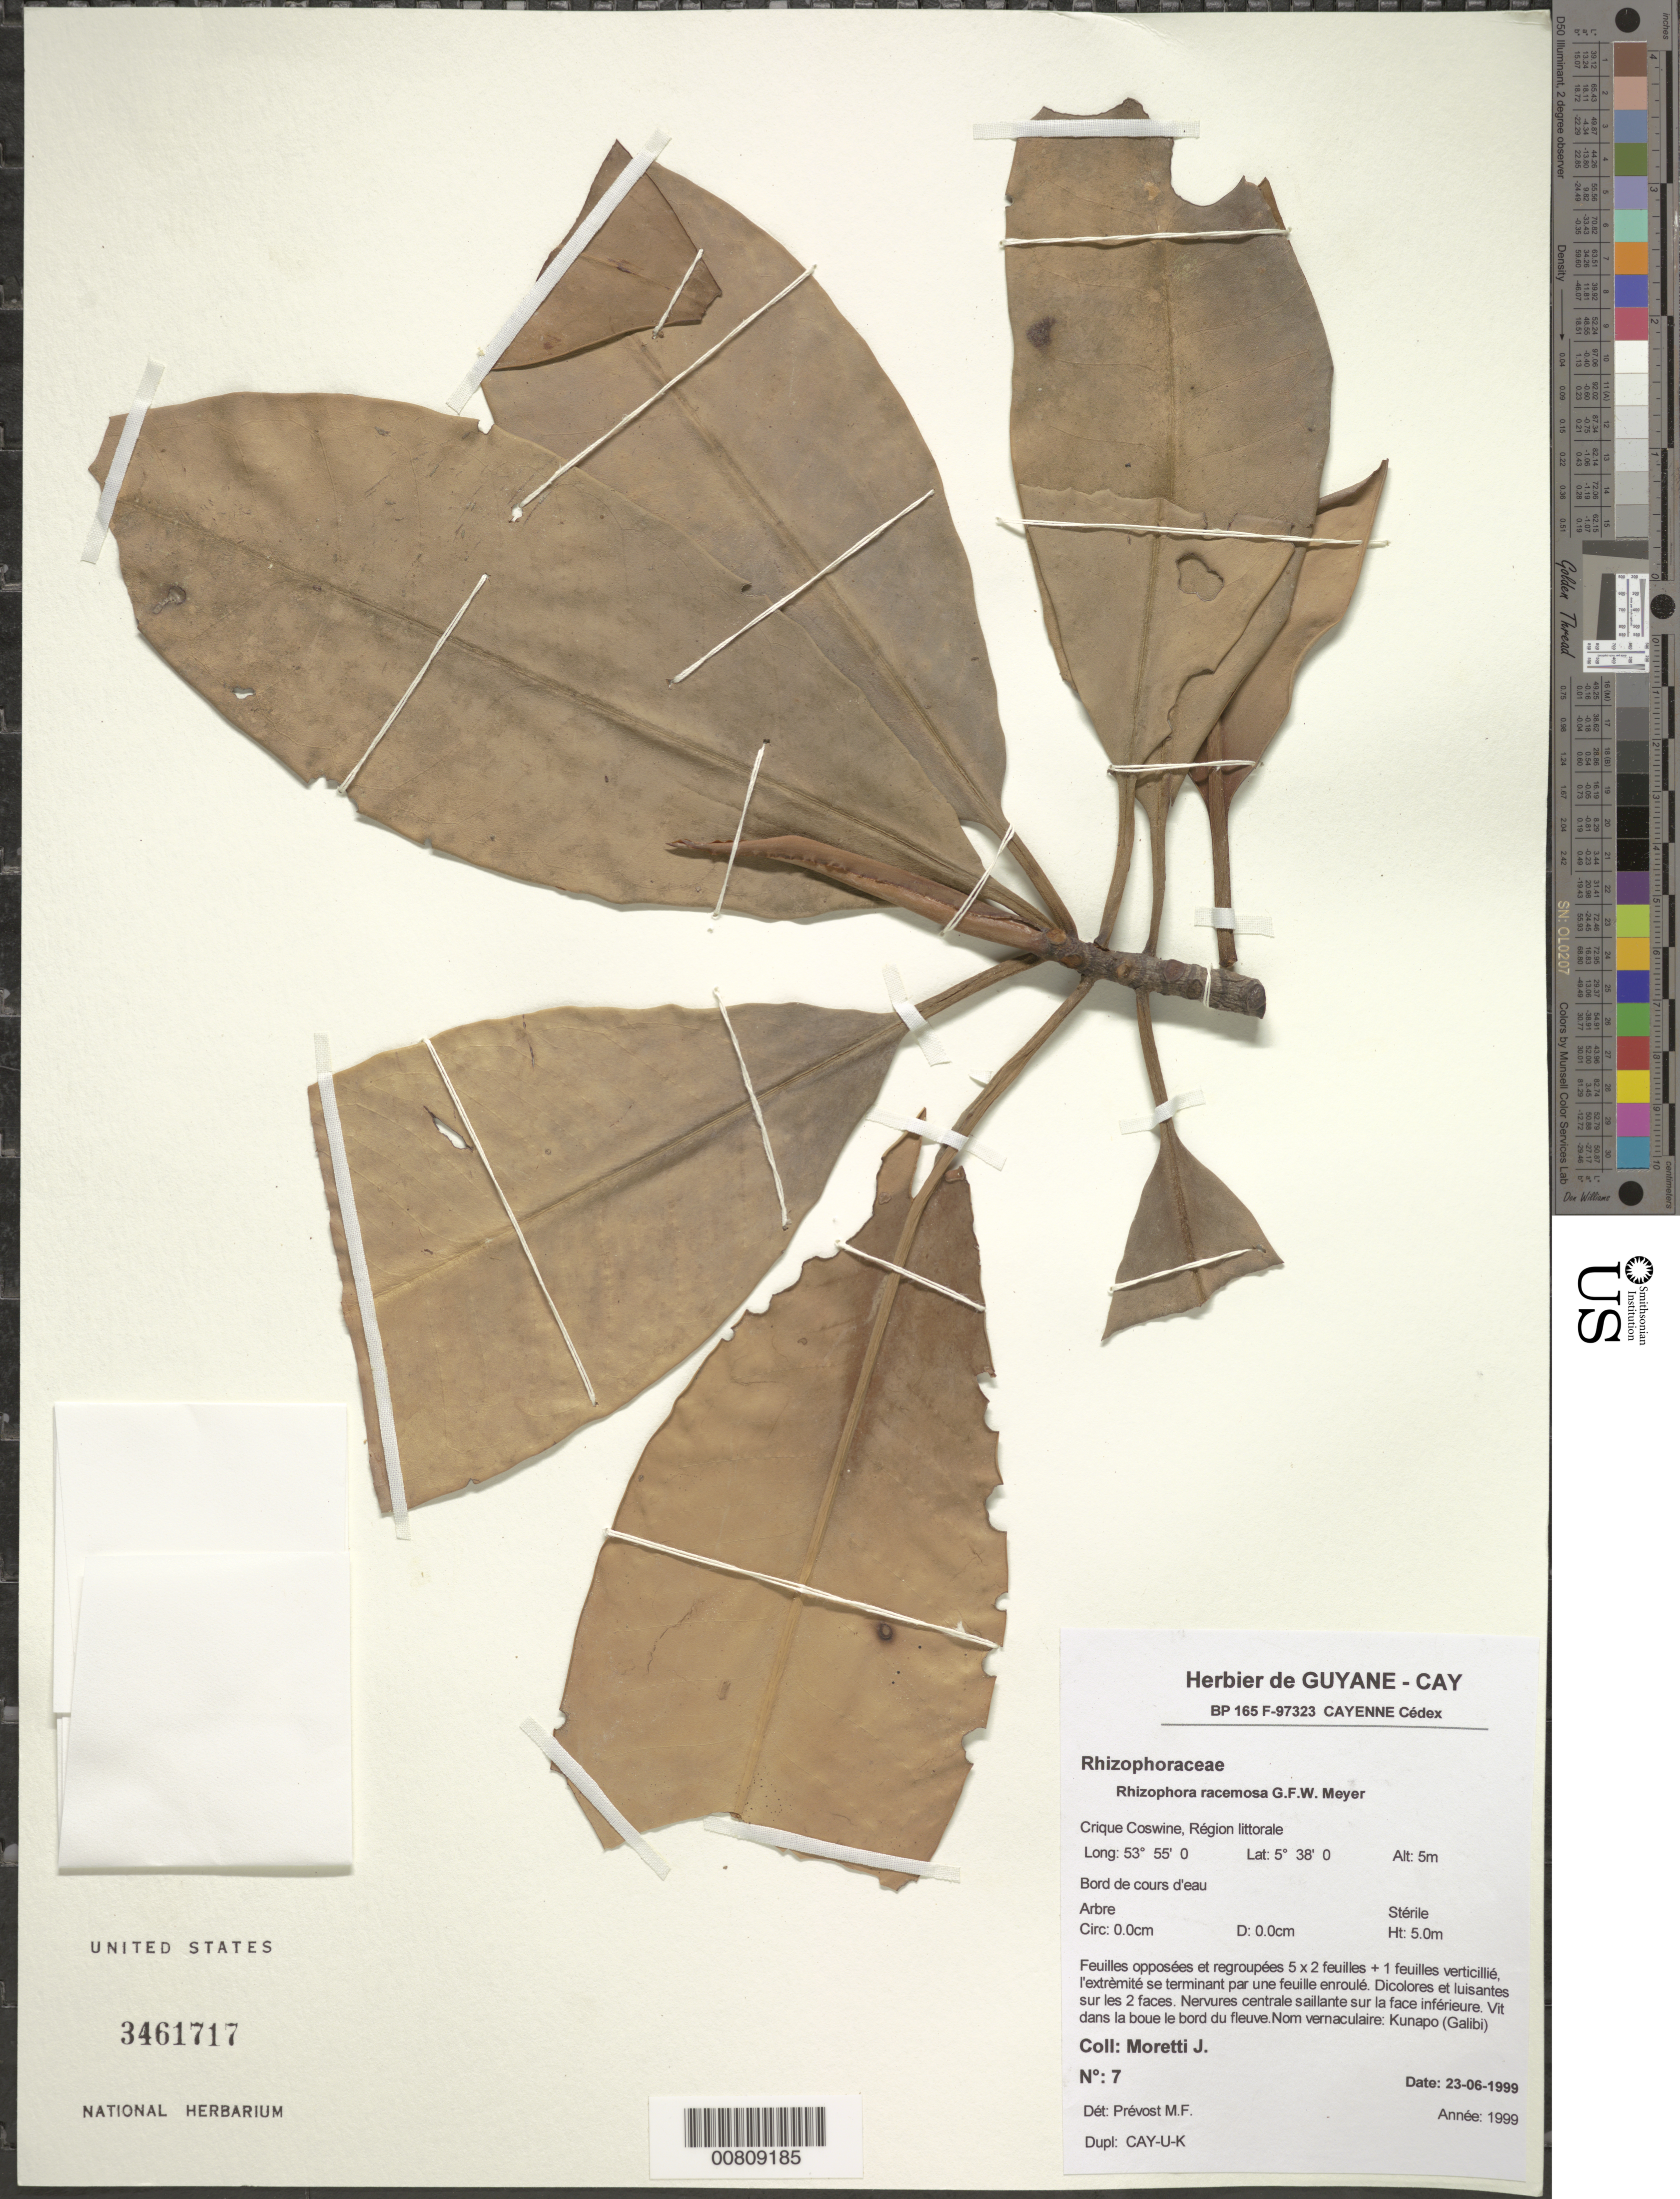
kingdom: Plantae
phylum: Tracheophyta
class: Magnoliopsida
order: Malpighiales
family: Rhizophoraceae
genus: Rhizophora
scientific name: Rhizophora racemosa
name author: G. Mey.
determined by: Prévost, M.-F.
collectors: J. Moretti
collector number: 7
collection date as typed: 23-Jun-99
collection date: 1999-06-23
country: French Guiana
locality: Crique Coswine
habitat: Edge of river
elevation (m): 5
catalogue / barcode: US 3461717